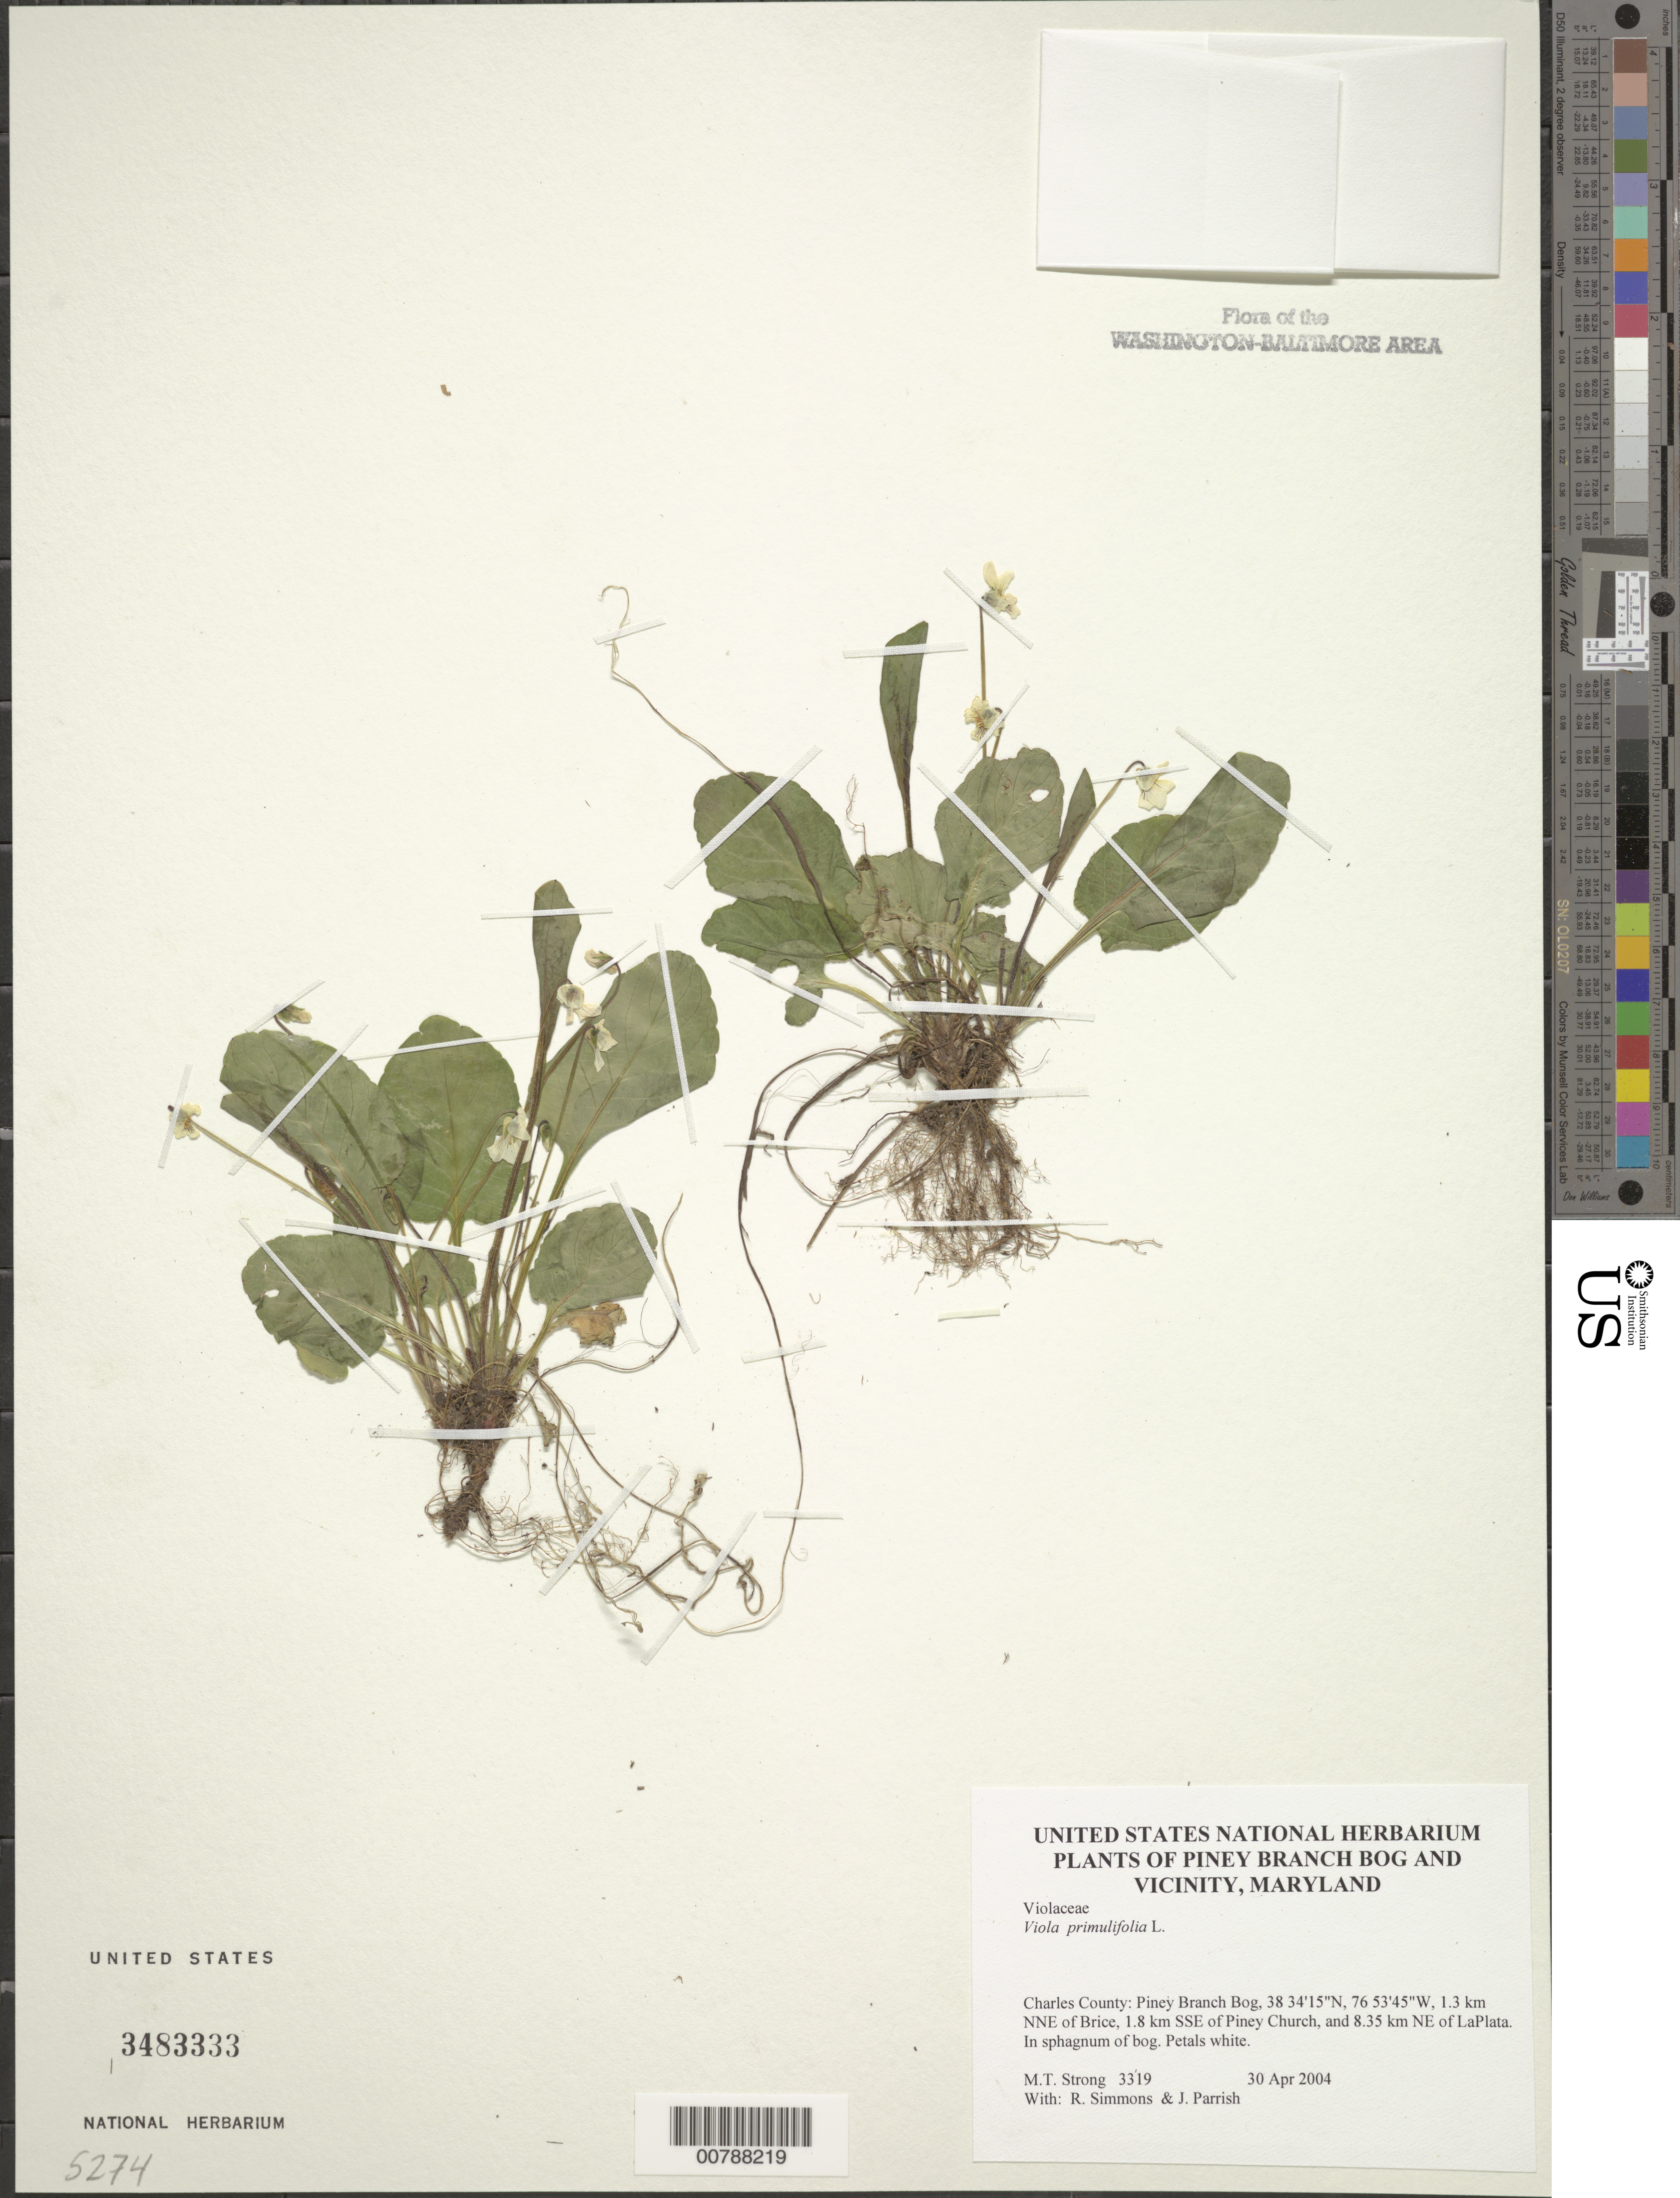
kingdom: Plantae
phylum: Tracheophyta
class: Magnoliopsida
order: Malpighiales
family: Violaceae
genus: Viola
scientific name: Viola primulifolia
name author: L.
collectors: M. T. Strong, R. B. Simmons & J. Parrish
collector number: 3319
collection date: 2004-04-30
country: United States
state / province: Maryland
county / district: Charles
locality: Piney Branch Bog, 1.3 km NNE of Brice, 1.8 km SSE of Piney Church, and 8.35 km NE of LaPlata.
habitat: In sphagnum of bog.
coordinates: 38 34 15 N, 76 53 45 W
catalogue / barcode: US 3483333